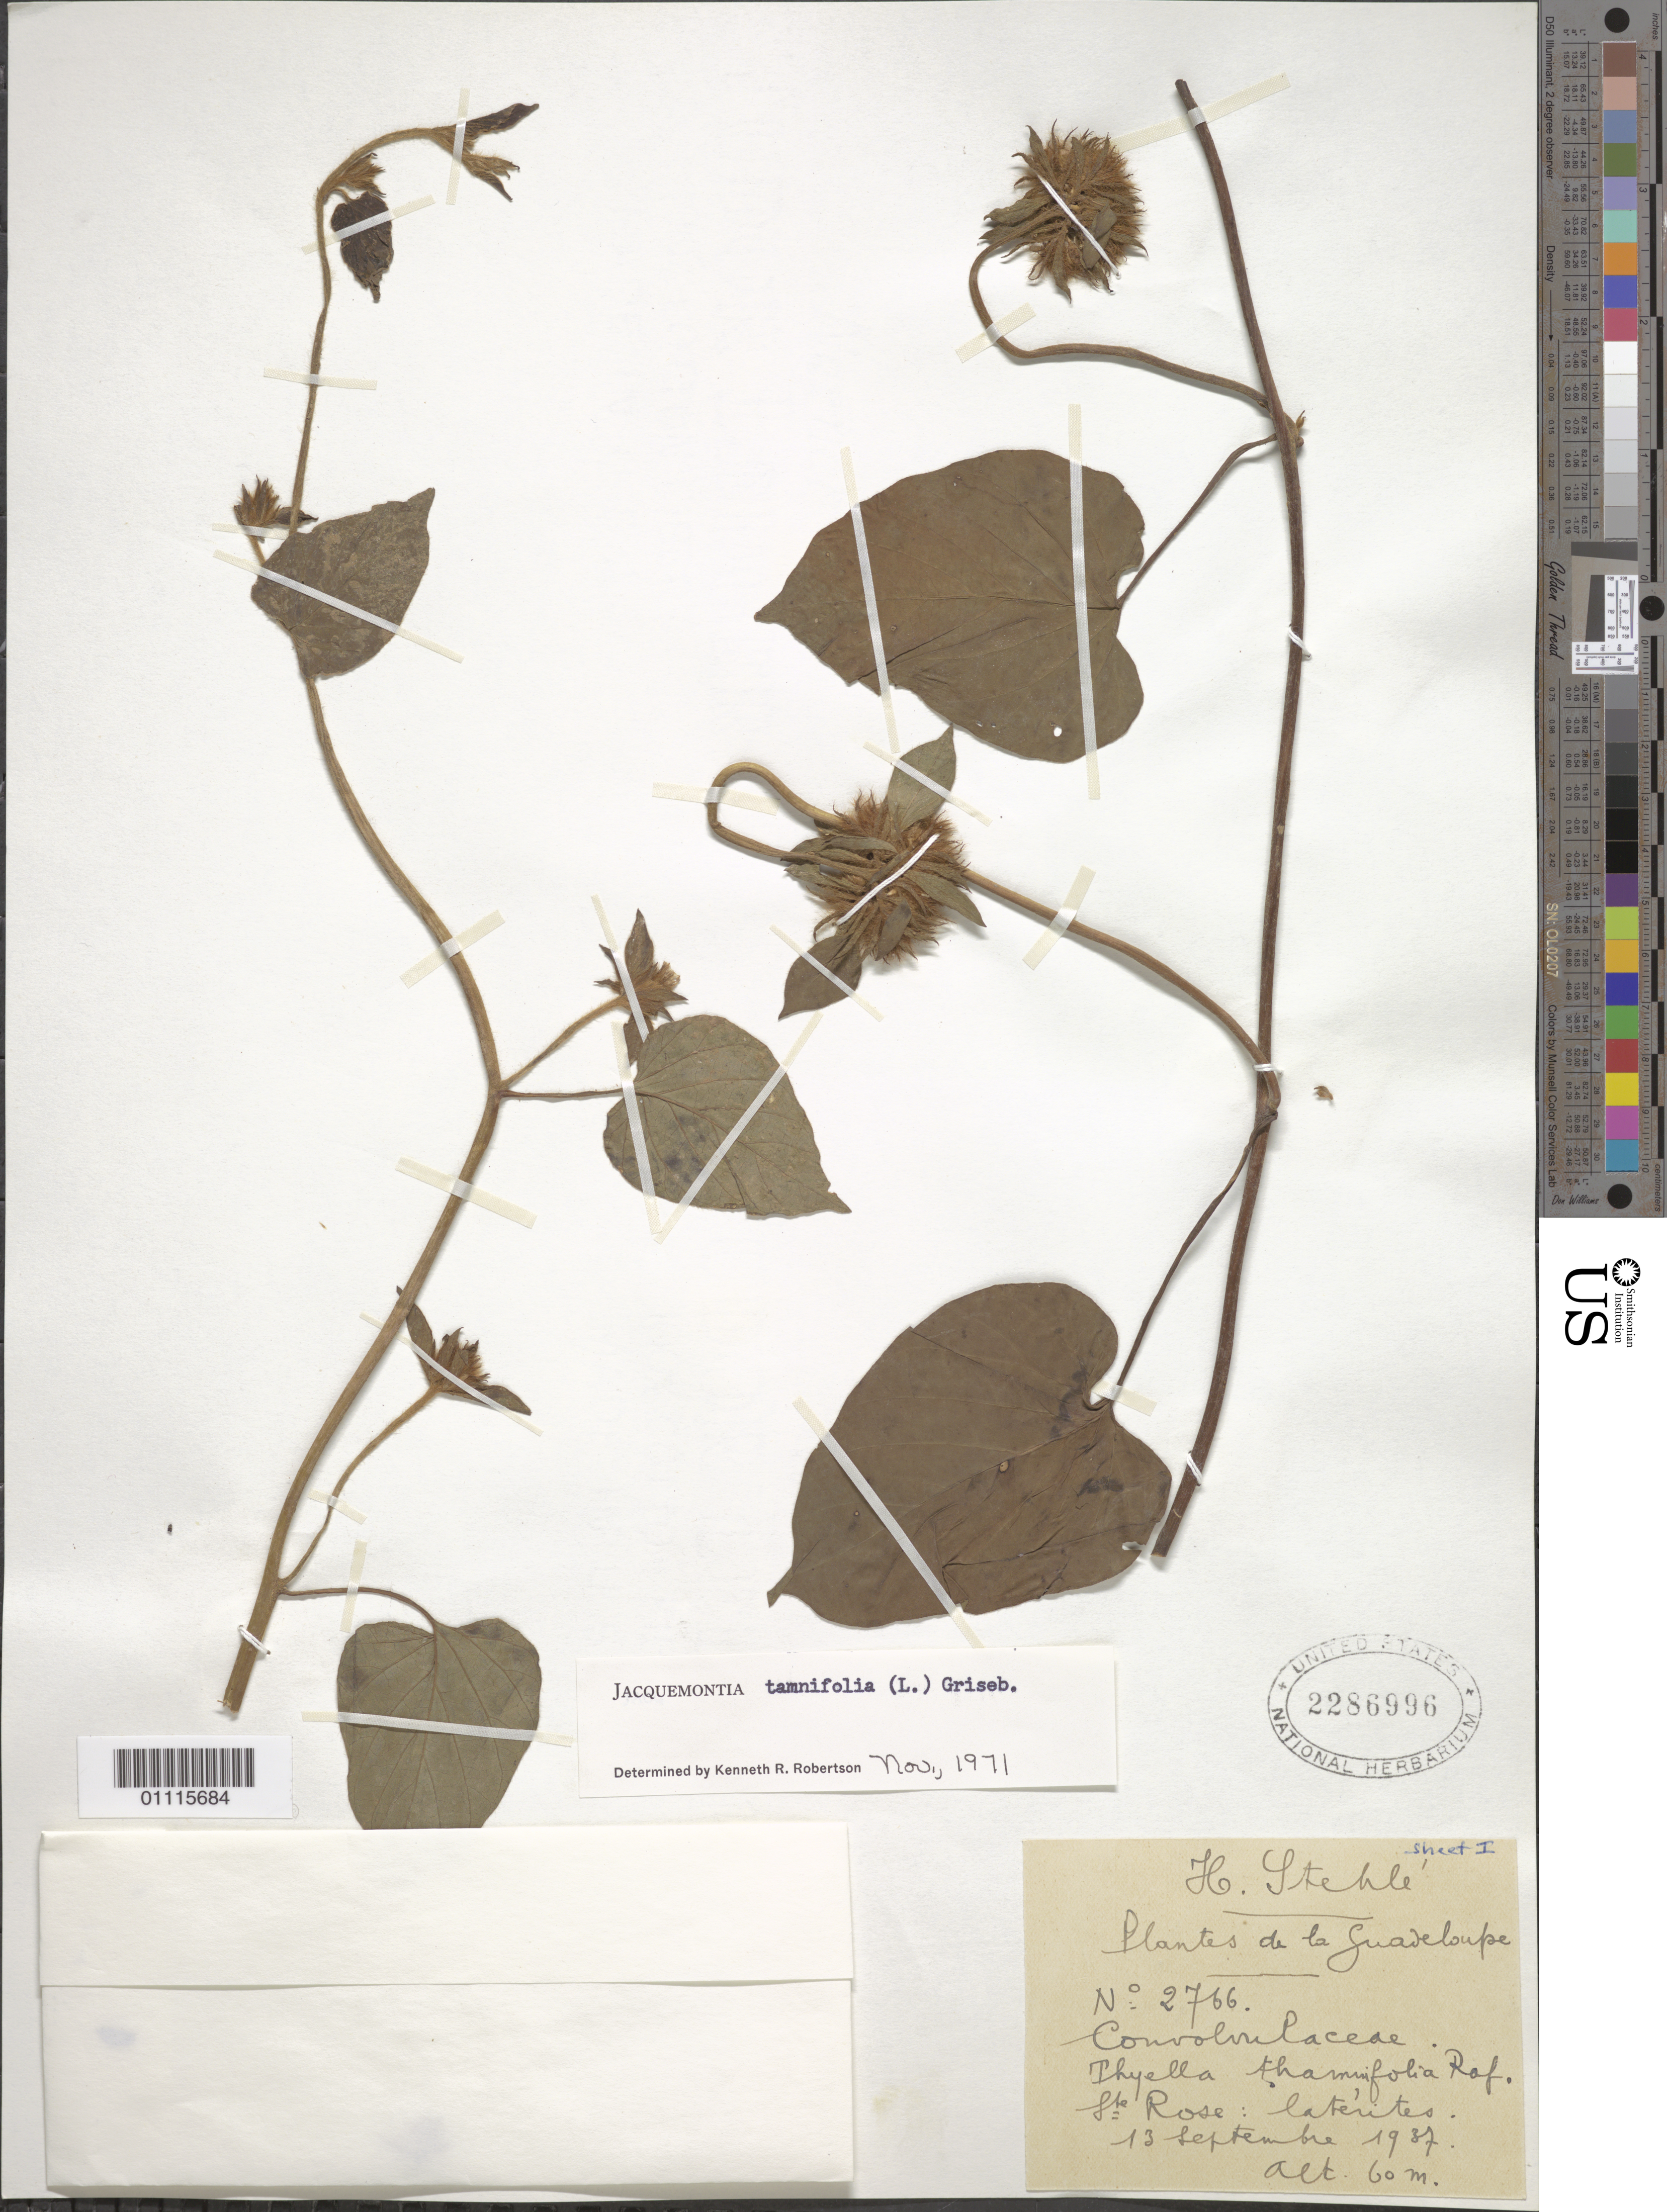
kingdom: Plantae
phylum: Tracheophyta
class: Magnoliopsida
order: Solanales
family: Convolvulaceae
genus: Jacquemontia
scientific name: Jacquemontia tamnifolia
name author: (L.) Griseb.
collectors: H. Stehlé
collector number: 2766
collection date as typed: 13 Sep 1937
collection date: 1937-09-13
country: Guadeloupe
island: Basse Terre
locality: St. Rose: laterites.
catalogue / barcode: US 2286996